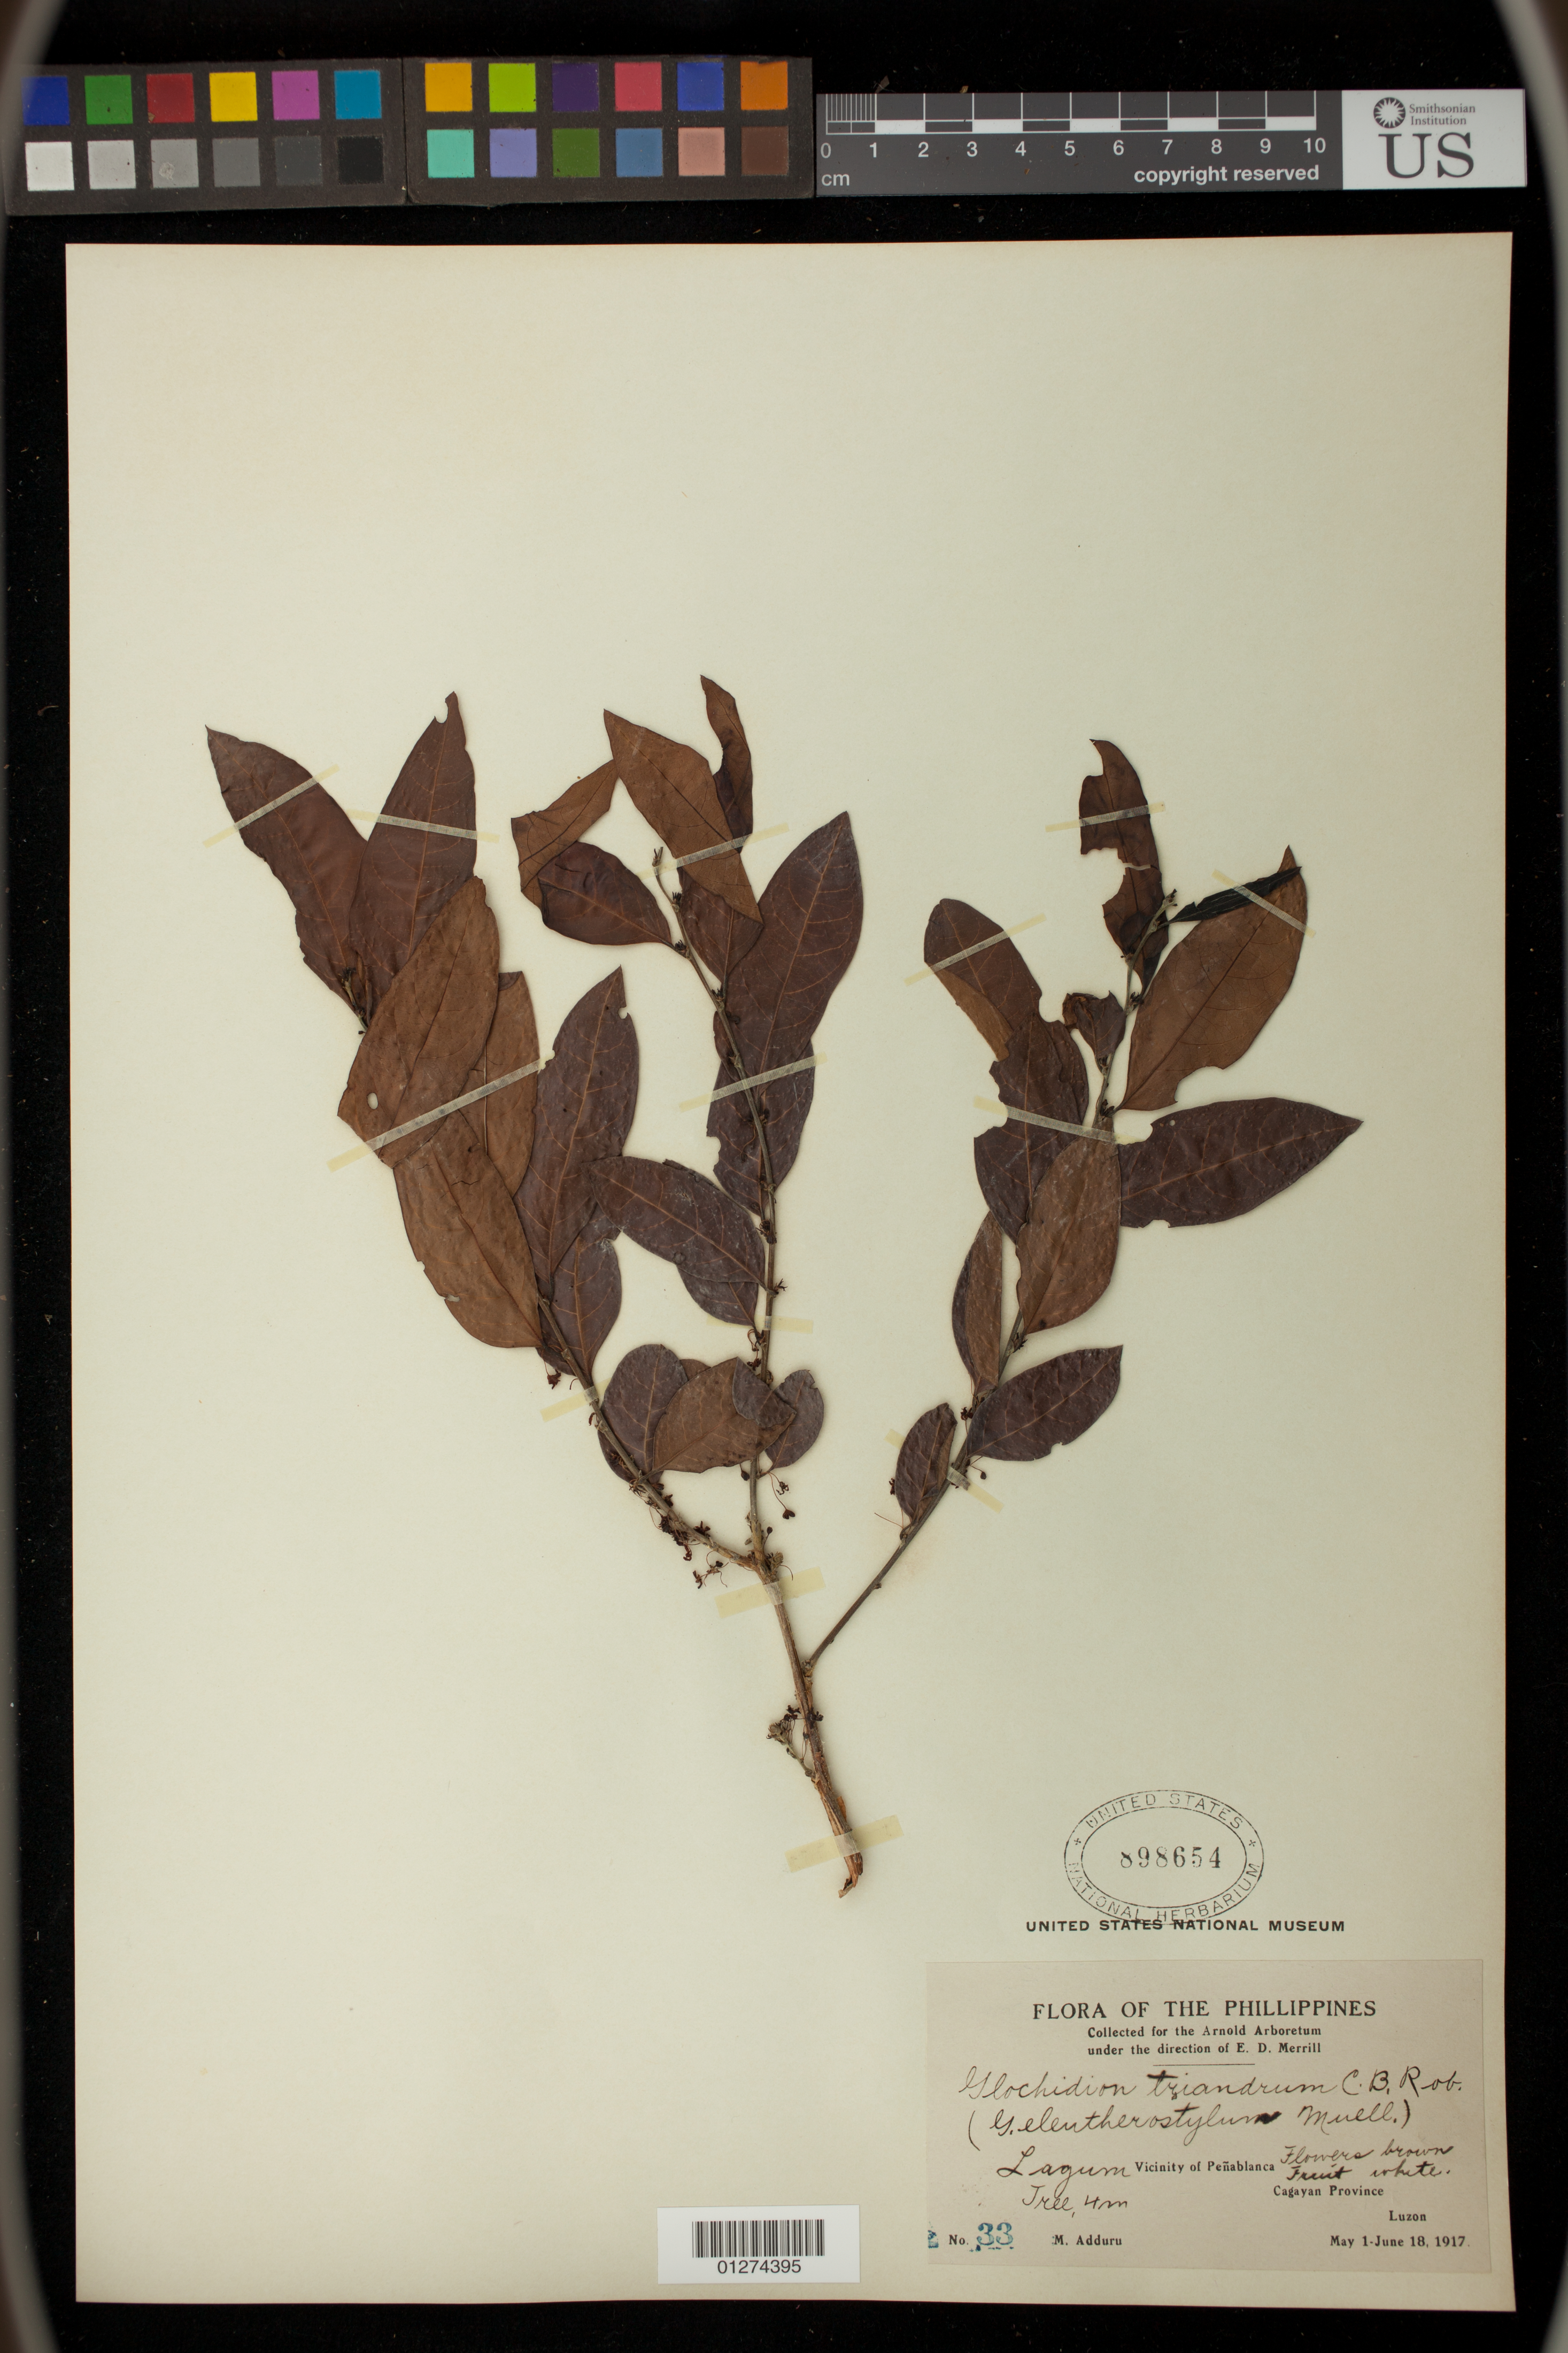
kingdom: Plantae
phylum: Tracheophyta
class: Magnoliopsida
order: Malpighiales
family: Phyllanthaceae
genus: Glochidion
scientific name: Glochidion triandrum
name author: (Blanco) C.B. Rob.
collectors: M. Adduru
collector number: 33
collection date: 1917-05-01/1917-06-18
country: Philippines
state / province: Cagayan Valley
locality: Lagum, Vicinity of Penablanca, Cagayan Province, Luzon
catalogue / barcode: US 898654